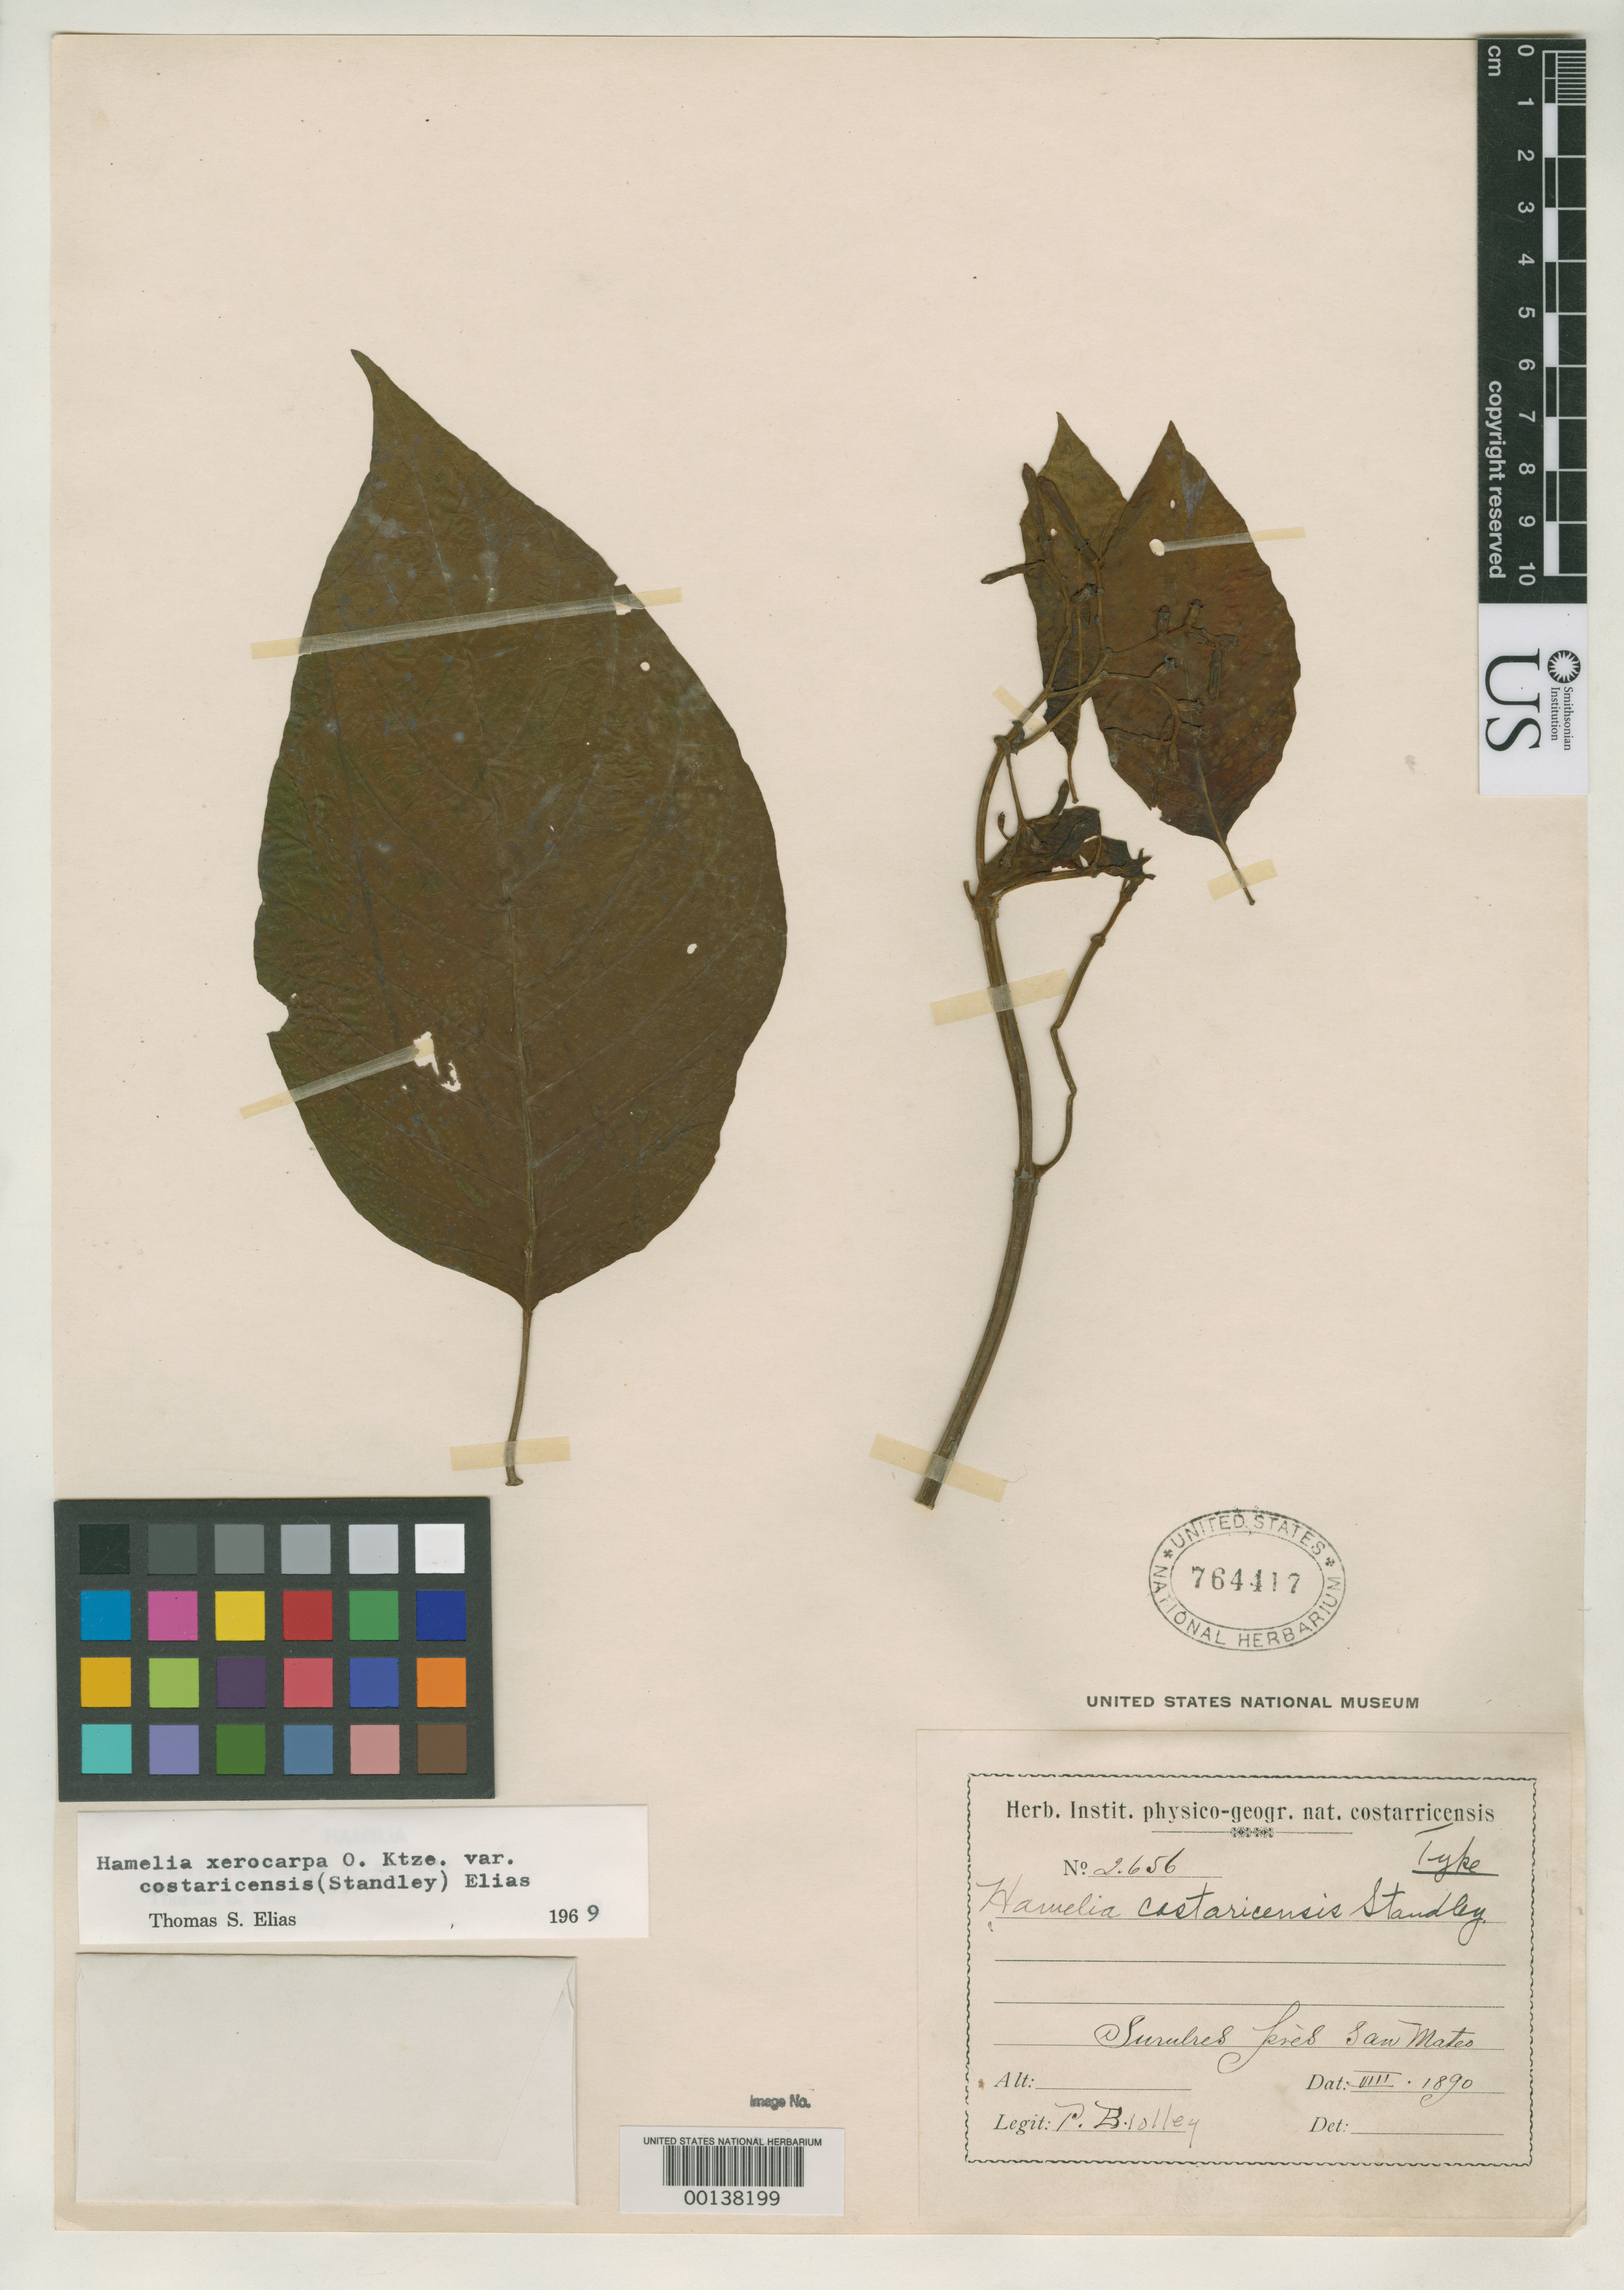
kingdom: Plantae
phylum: Tracheophyta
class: Magnoliopsida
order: Gentianales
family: Rubiaceae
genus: Hamelia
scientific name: Hamelia costaricensis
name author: Standl.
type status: Holotype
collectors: P. Biolley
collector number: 2656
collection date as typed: Aug 1890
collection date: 1890-08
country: Costa Rica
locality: San Mateo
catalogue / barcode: US 764417